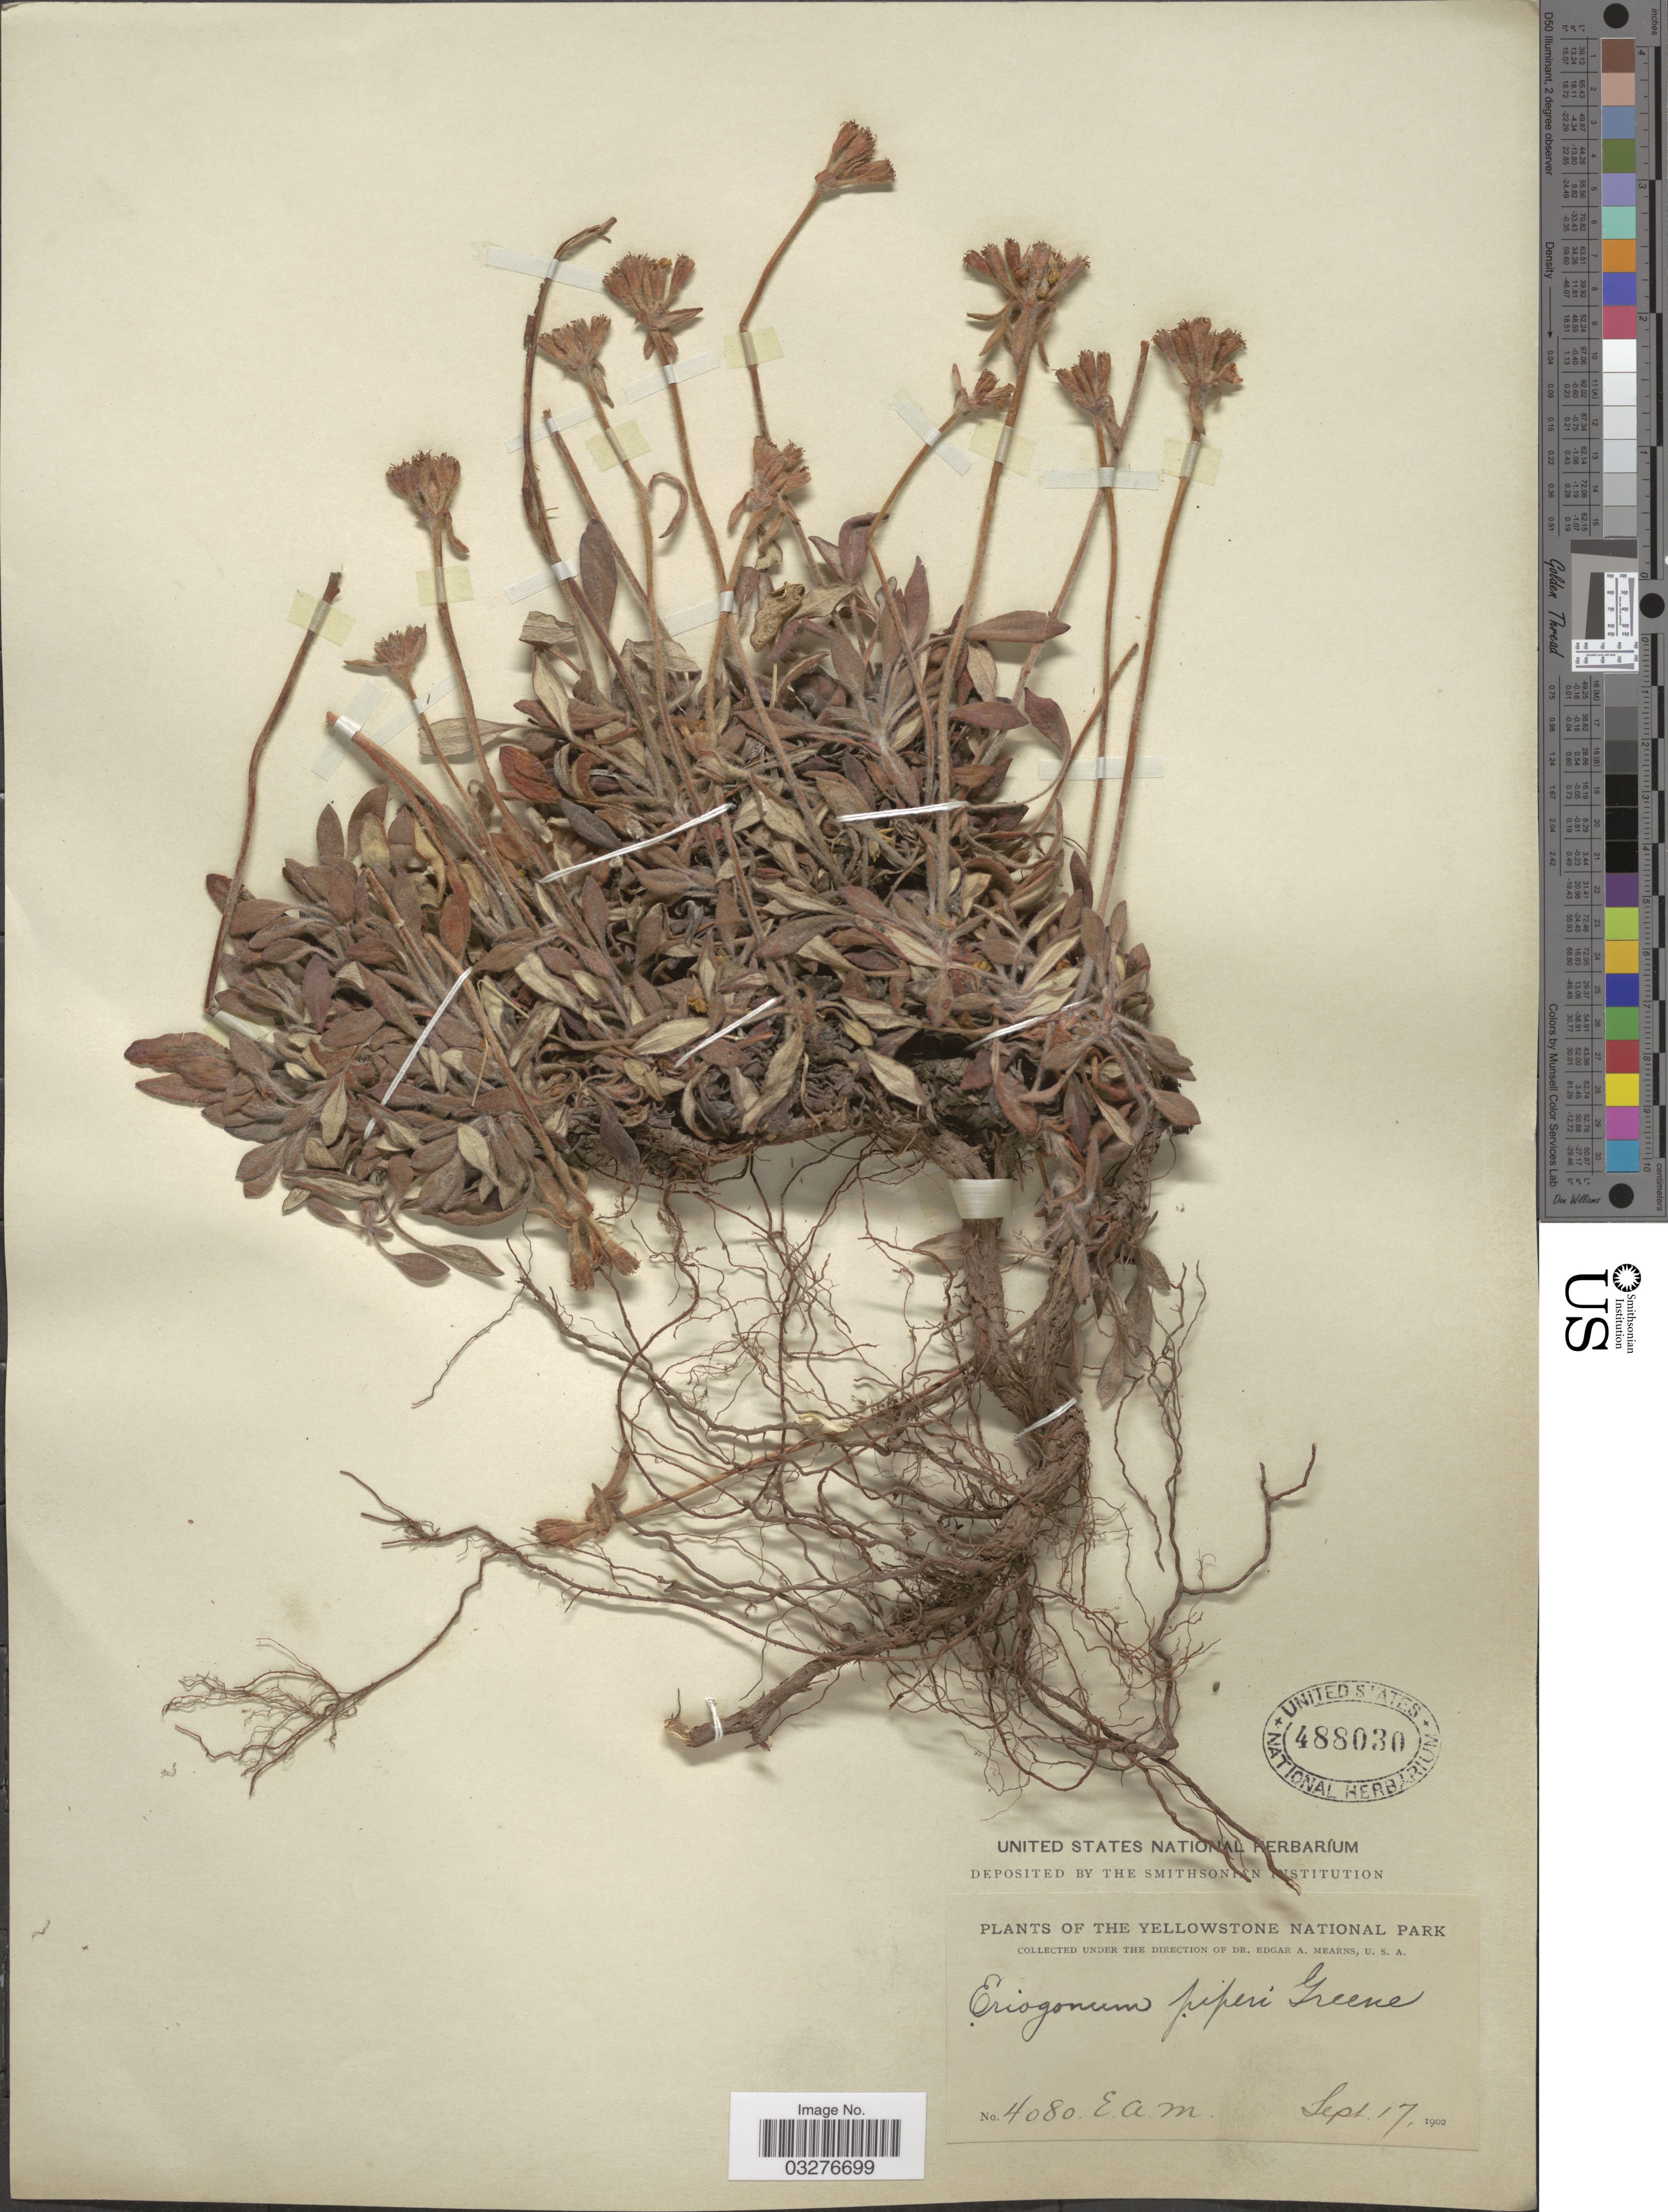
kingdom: Plantae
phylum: Tracheophyta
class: Magnoliopsida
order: Caryophyllales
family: Polygonaceae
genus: Eriogonum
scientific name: Eriogonum flavum var. piperi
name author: M.E. Jones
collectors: E. A. Mearns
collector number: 4080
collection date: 1902-09-17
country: United States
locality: The Yellowstone National Park.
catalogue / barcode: US 488030